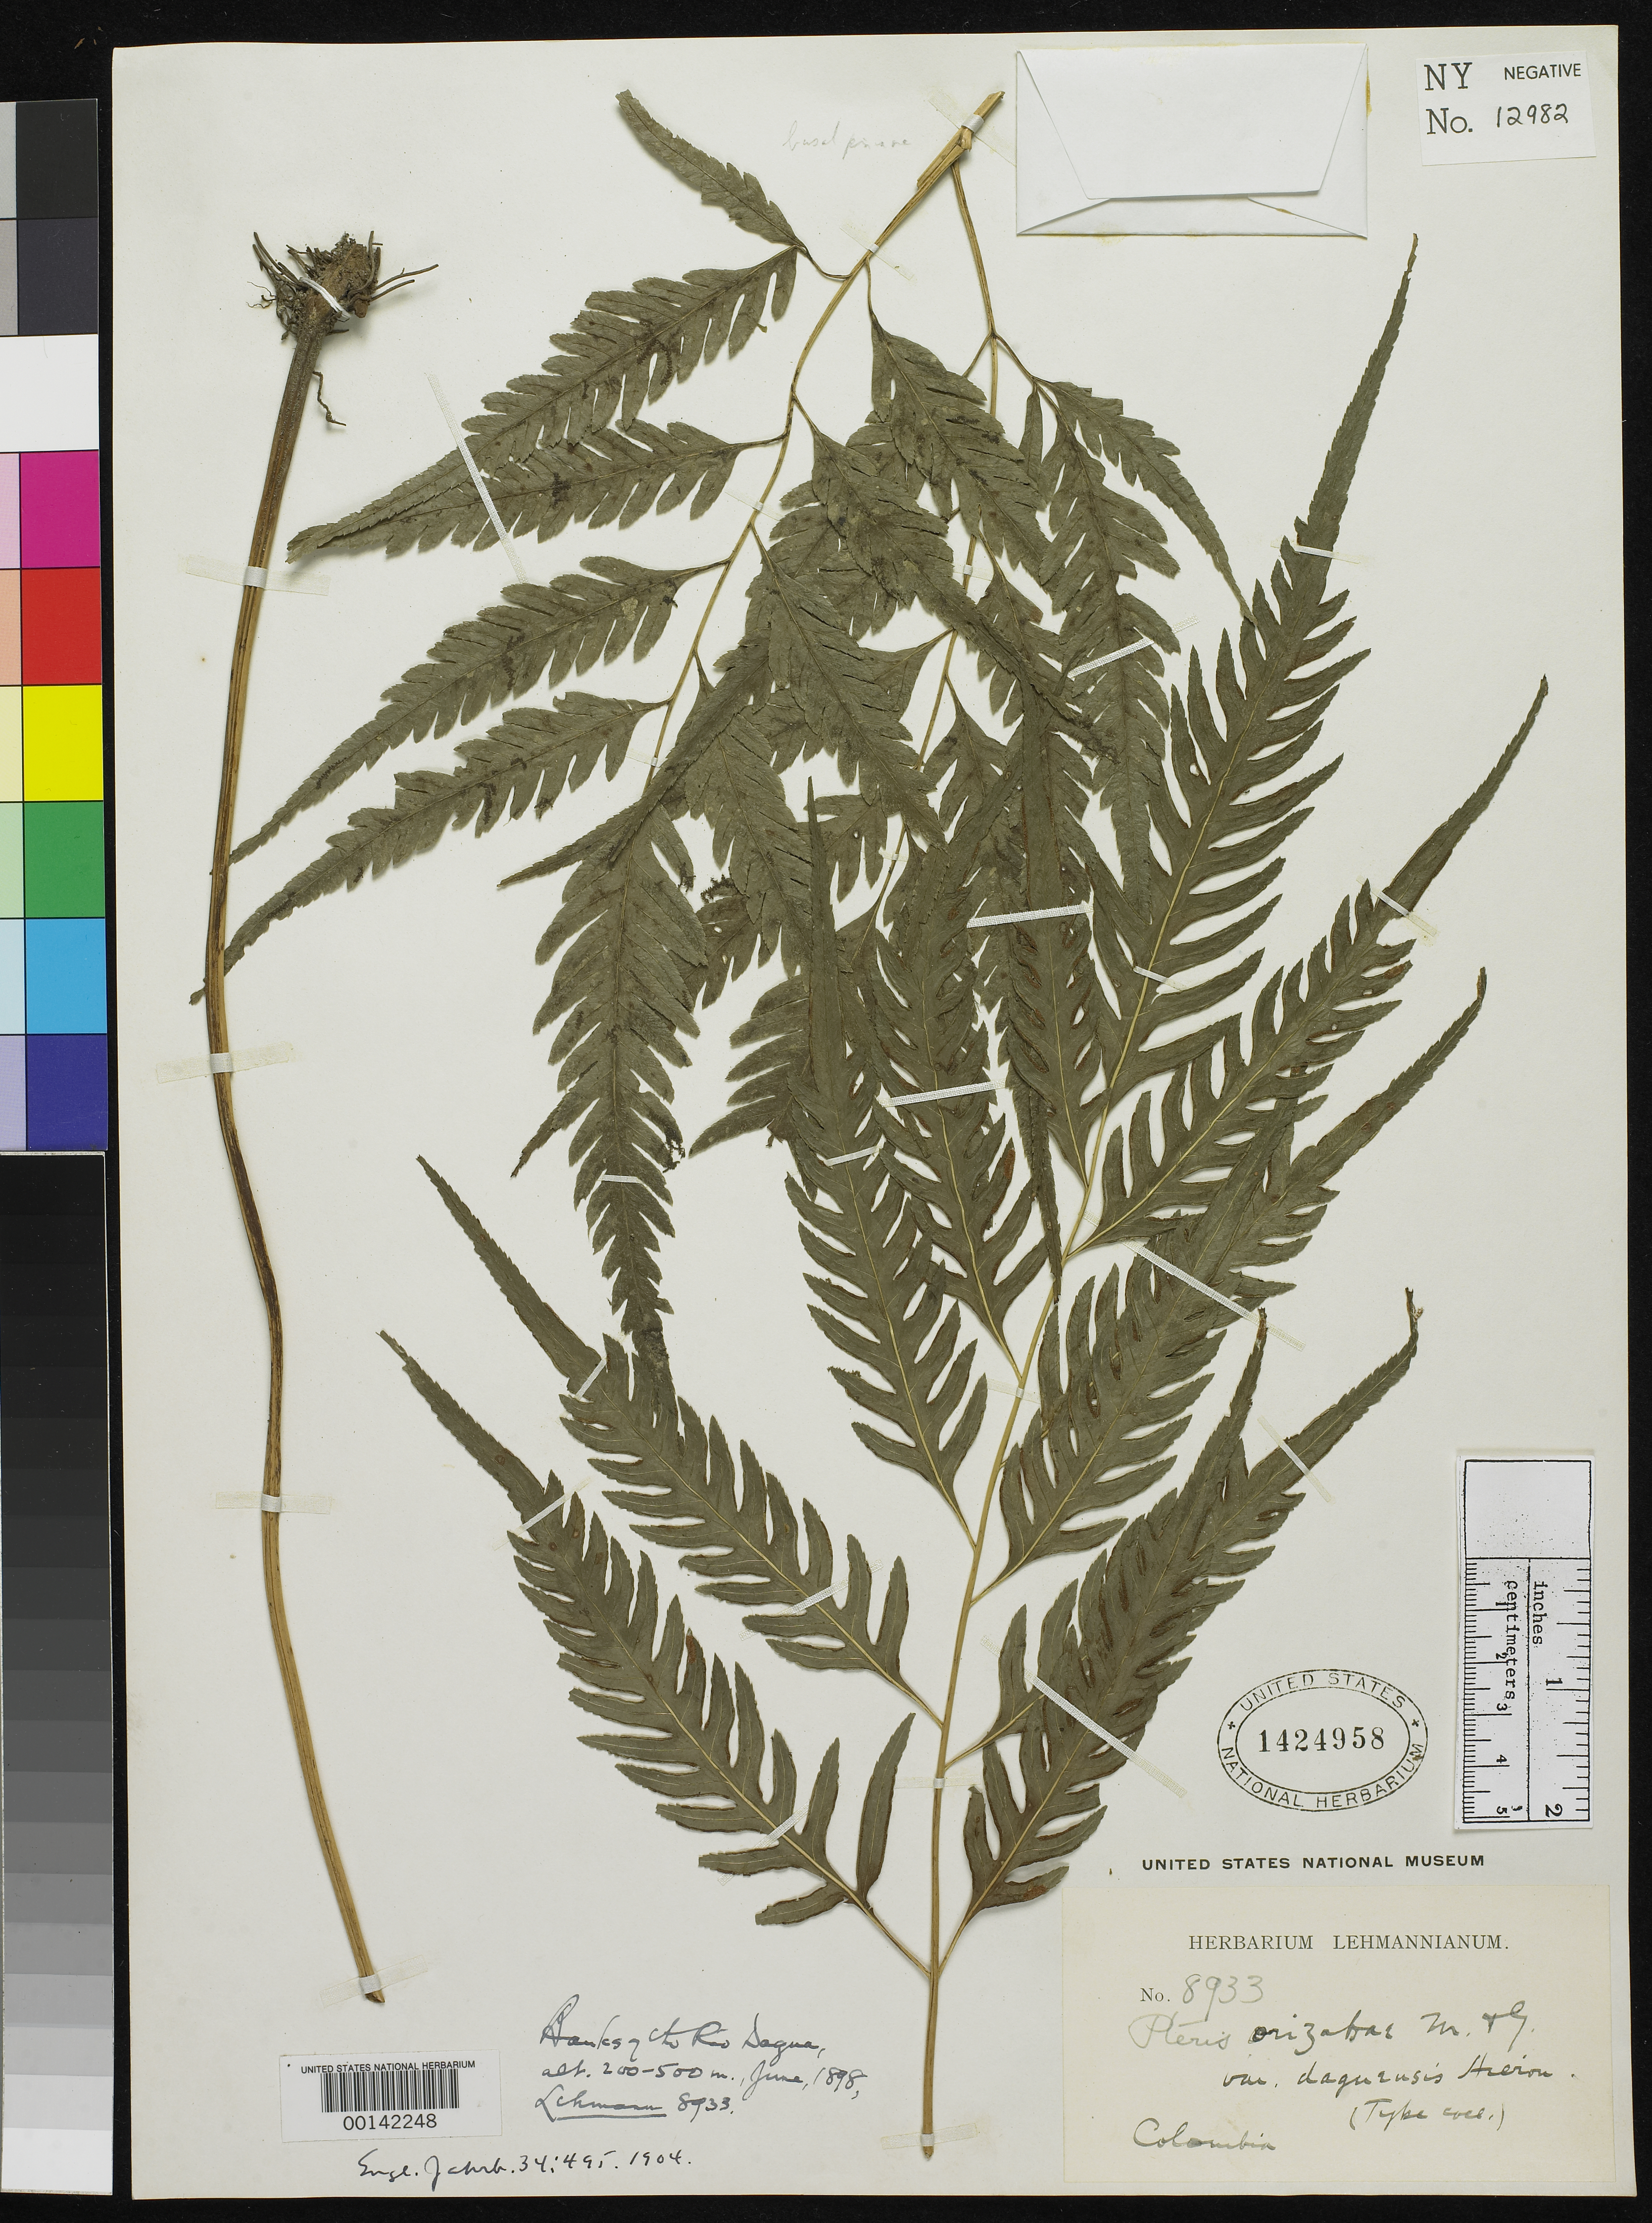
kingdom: Plantae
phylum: Tracheophyta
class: Polypodiopsida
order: Polypodiales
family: Pteridaceae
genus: Pteris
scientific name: Pteris orizabae var. daguensis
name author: Hieron.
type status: Isotype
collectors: F. C. Lehmann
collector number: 8933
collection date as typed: Jun 1898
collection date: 1898-06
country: Colombia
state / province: Valle del Cauca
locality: Rio Dagua.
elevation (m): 200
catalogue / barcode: US 1424958